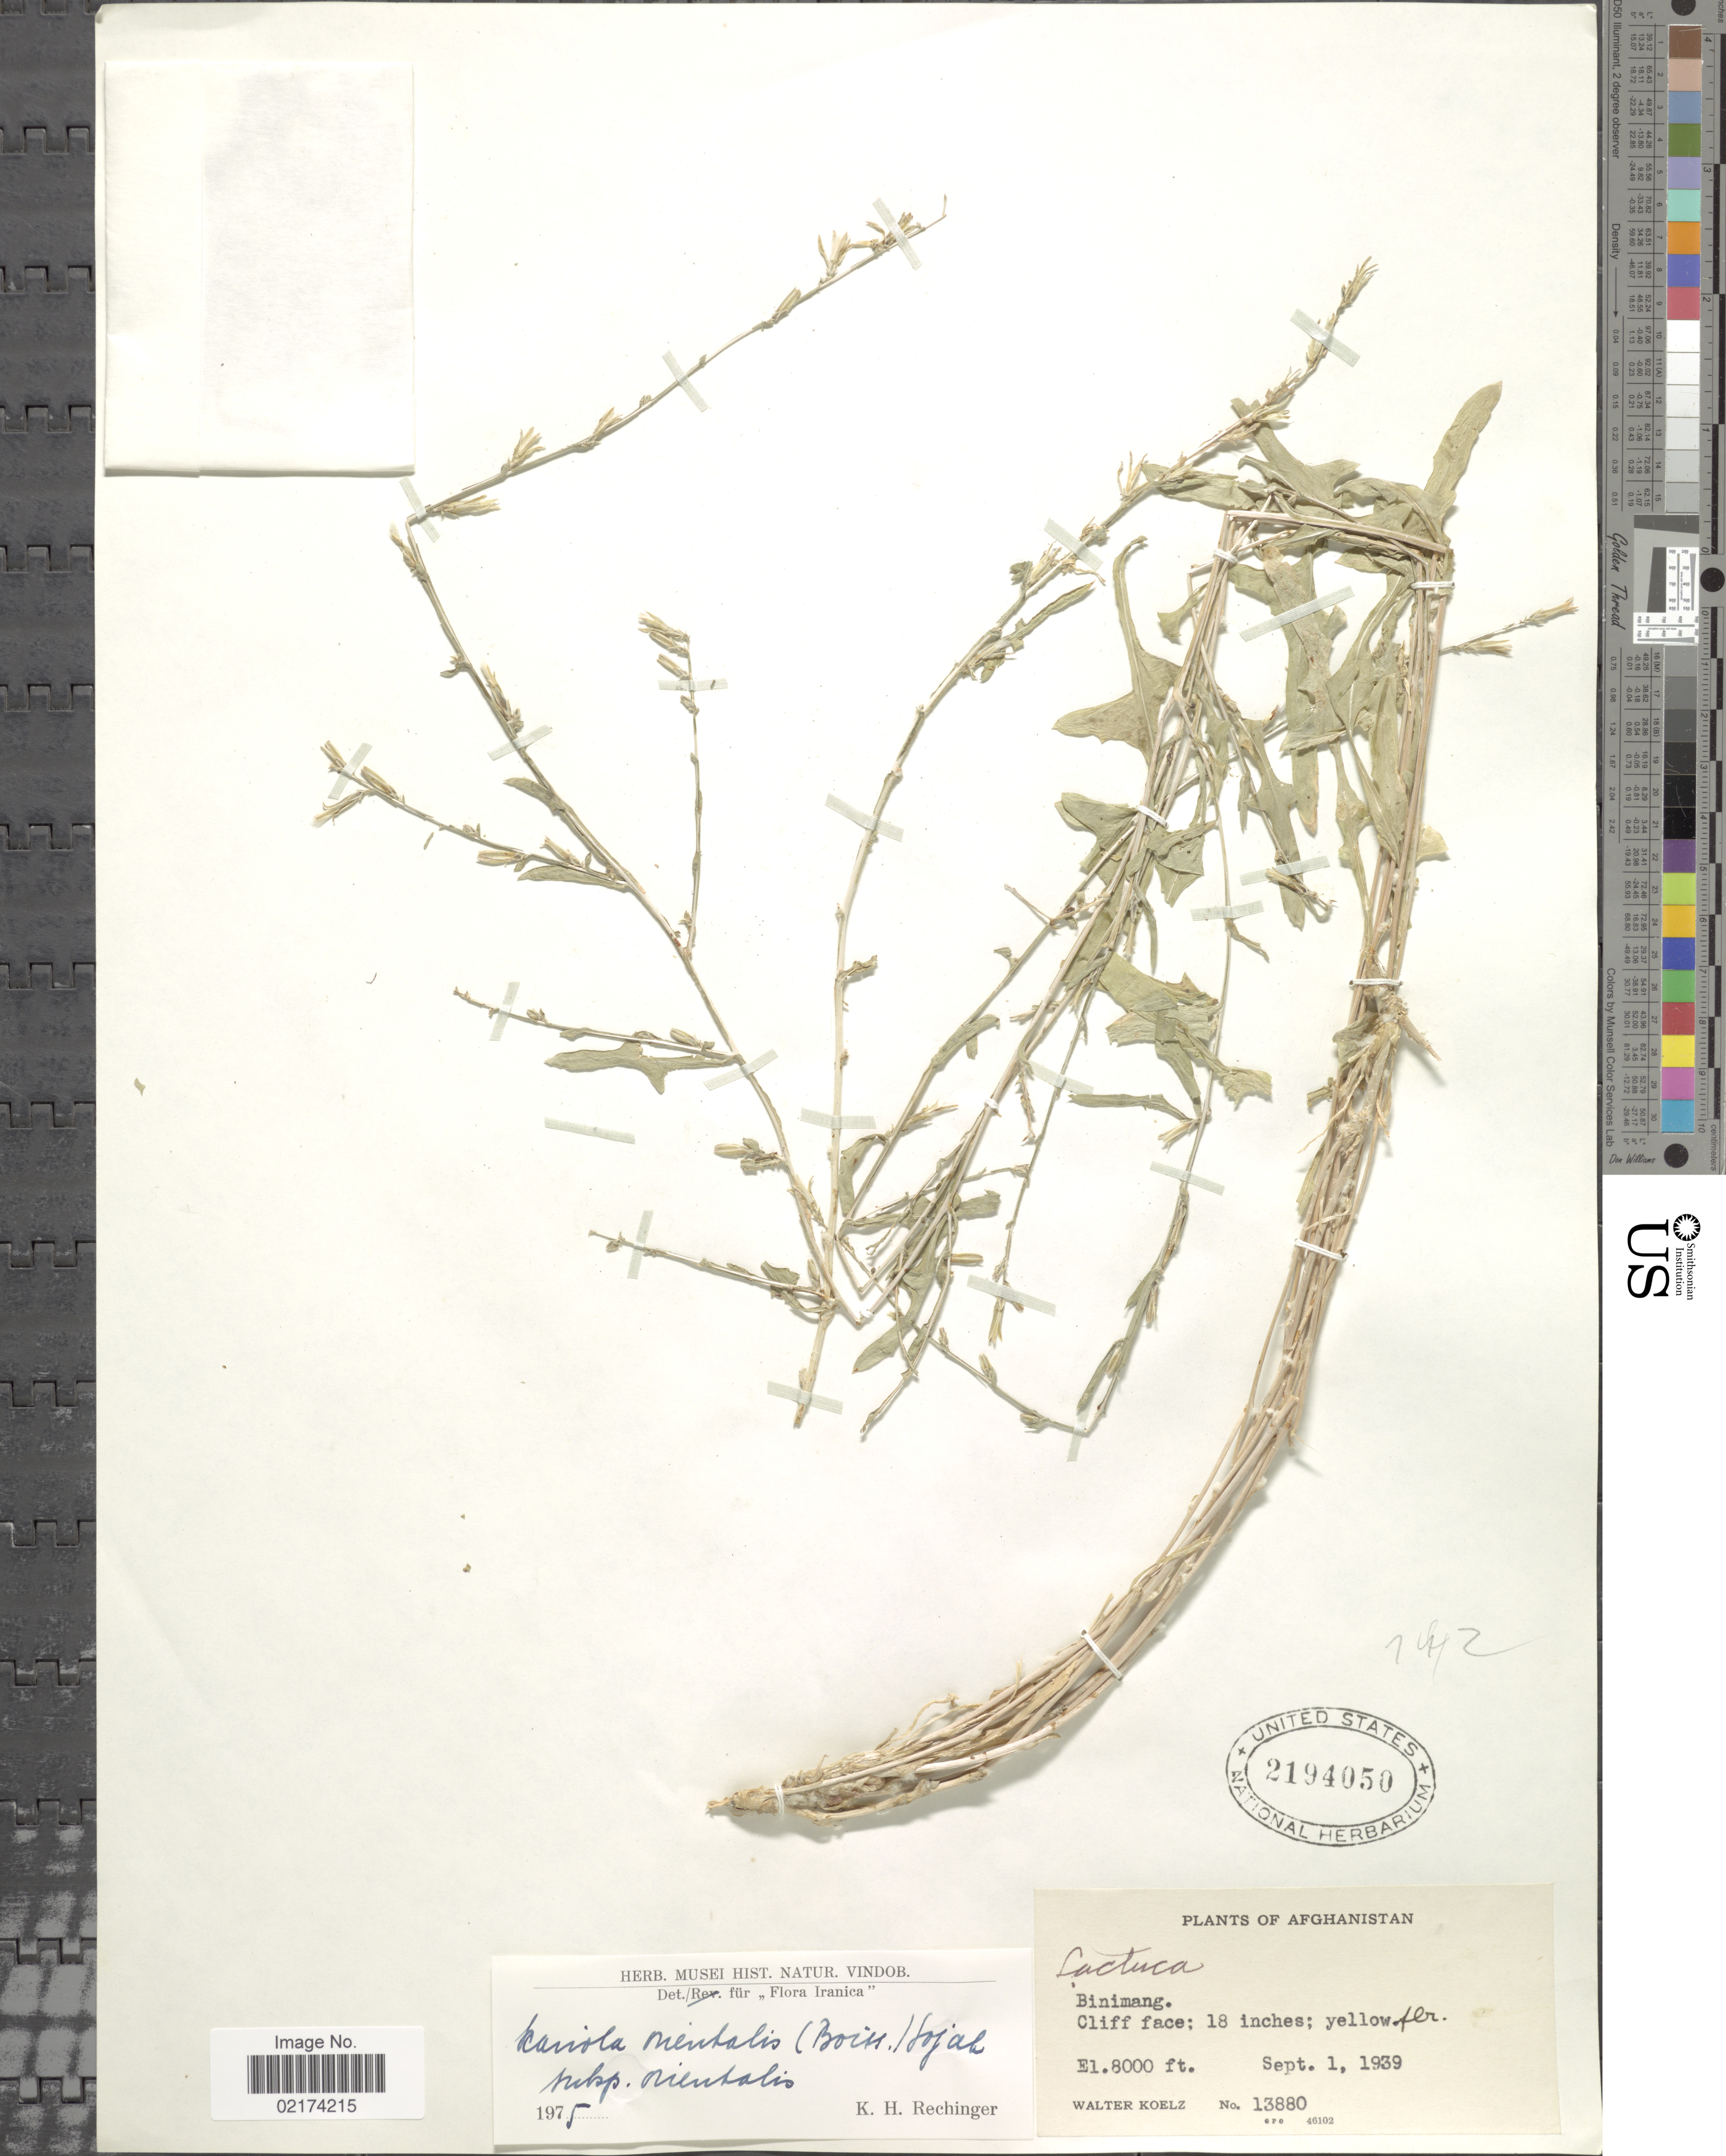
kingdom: Plantae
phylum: Tracheophyta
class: Magnoliopsida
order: Asterales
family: Asteraceae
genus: Lactuca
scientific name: Lactuca orientalis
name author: (Boiss.) Boiss.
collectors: W. N. Koelz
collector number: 13880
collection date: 1939-09-01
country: Afghanistan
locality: Binimang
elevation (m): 2438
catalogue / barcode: US 2194050